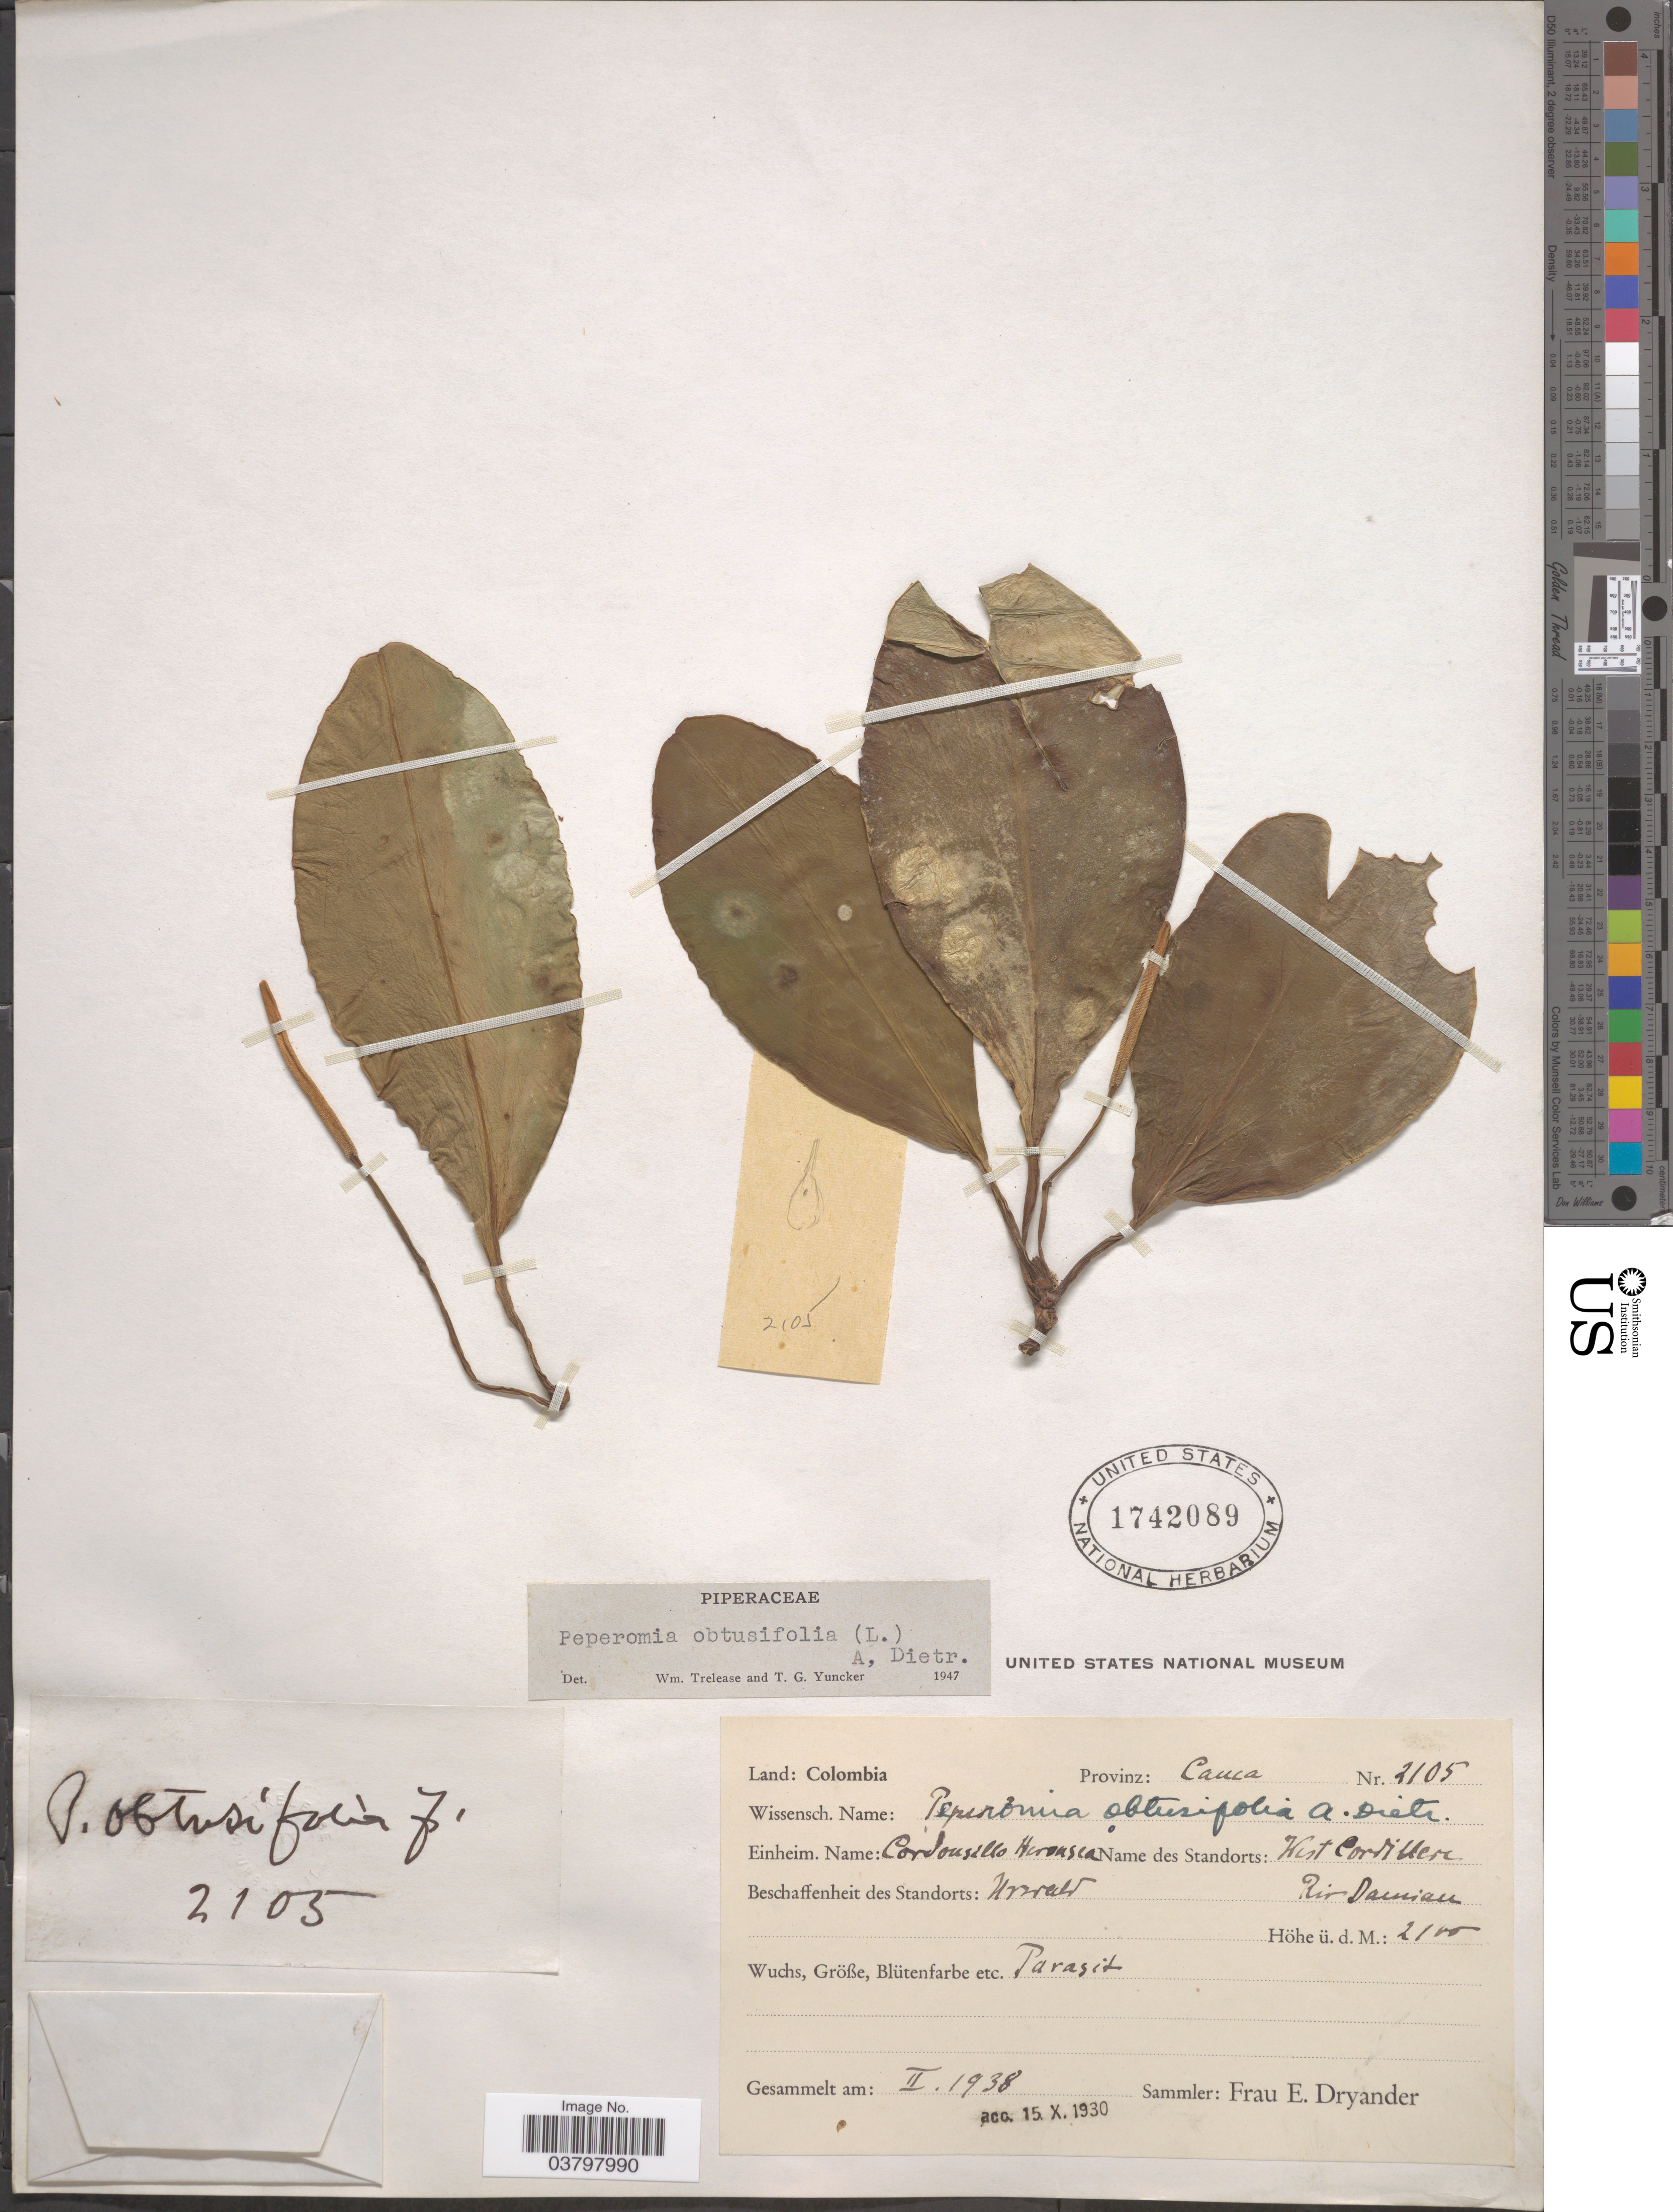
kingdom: Plantae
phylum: Tracheophyta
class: Magnoliopsida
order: Piperales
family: Piperaceae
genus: Peperomia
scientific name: Peperomia obtusifolia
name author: (L.) A. Dietr.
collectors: F. Dryander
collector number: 2105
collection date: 1938-02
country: Colombia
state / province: Cauca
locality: West Cordillera. Rio Damian. Urwald.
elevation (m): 2100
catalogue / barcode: US 1742089